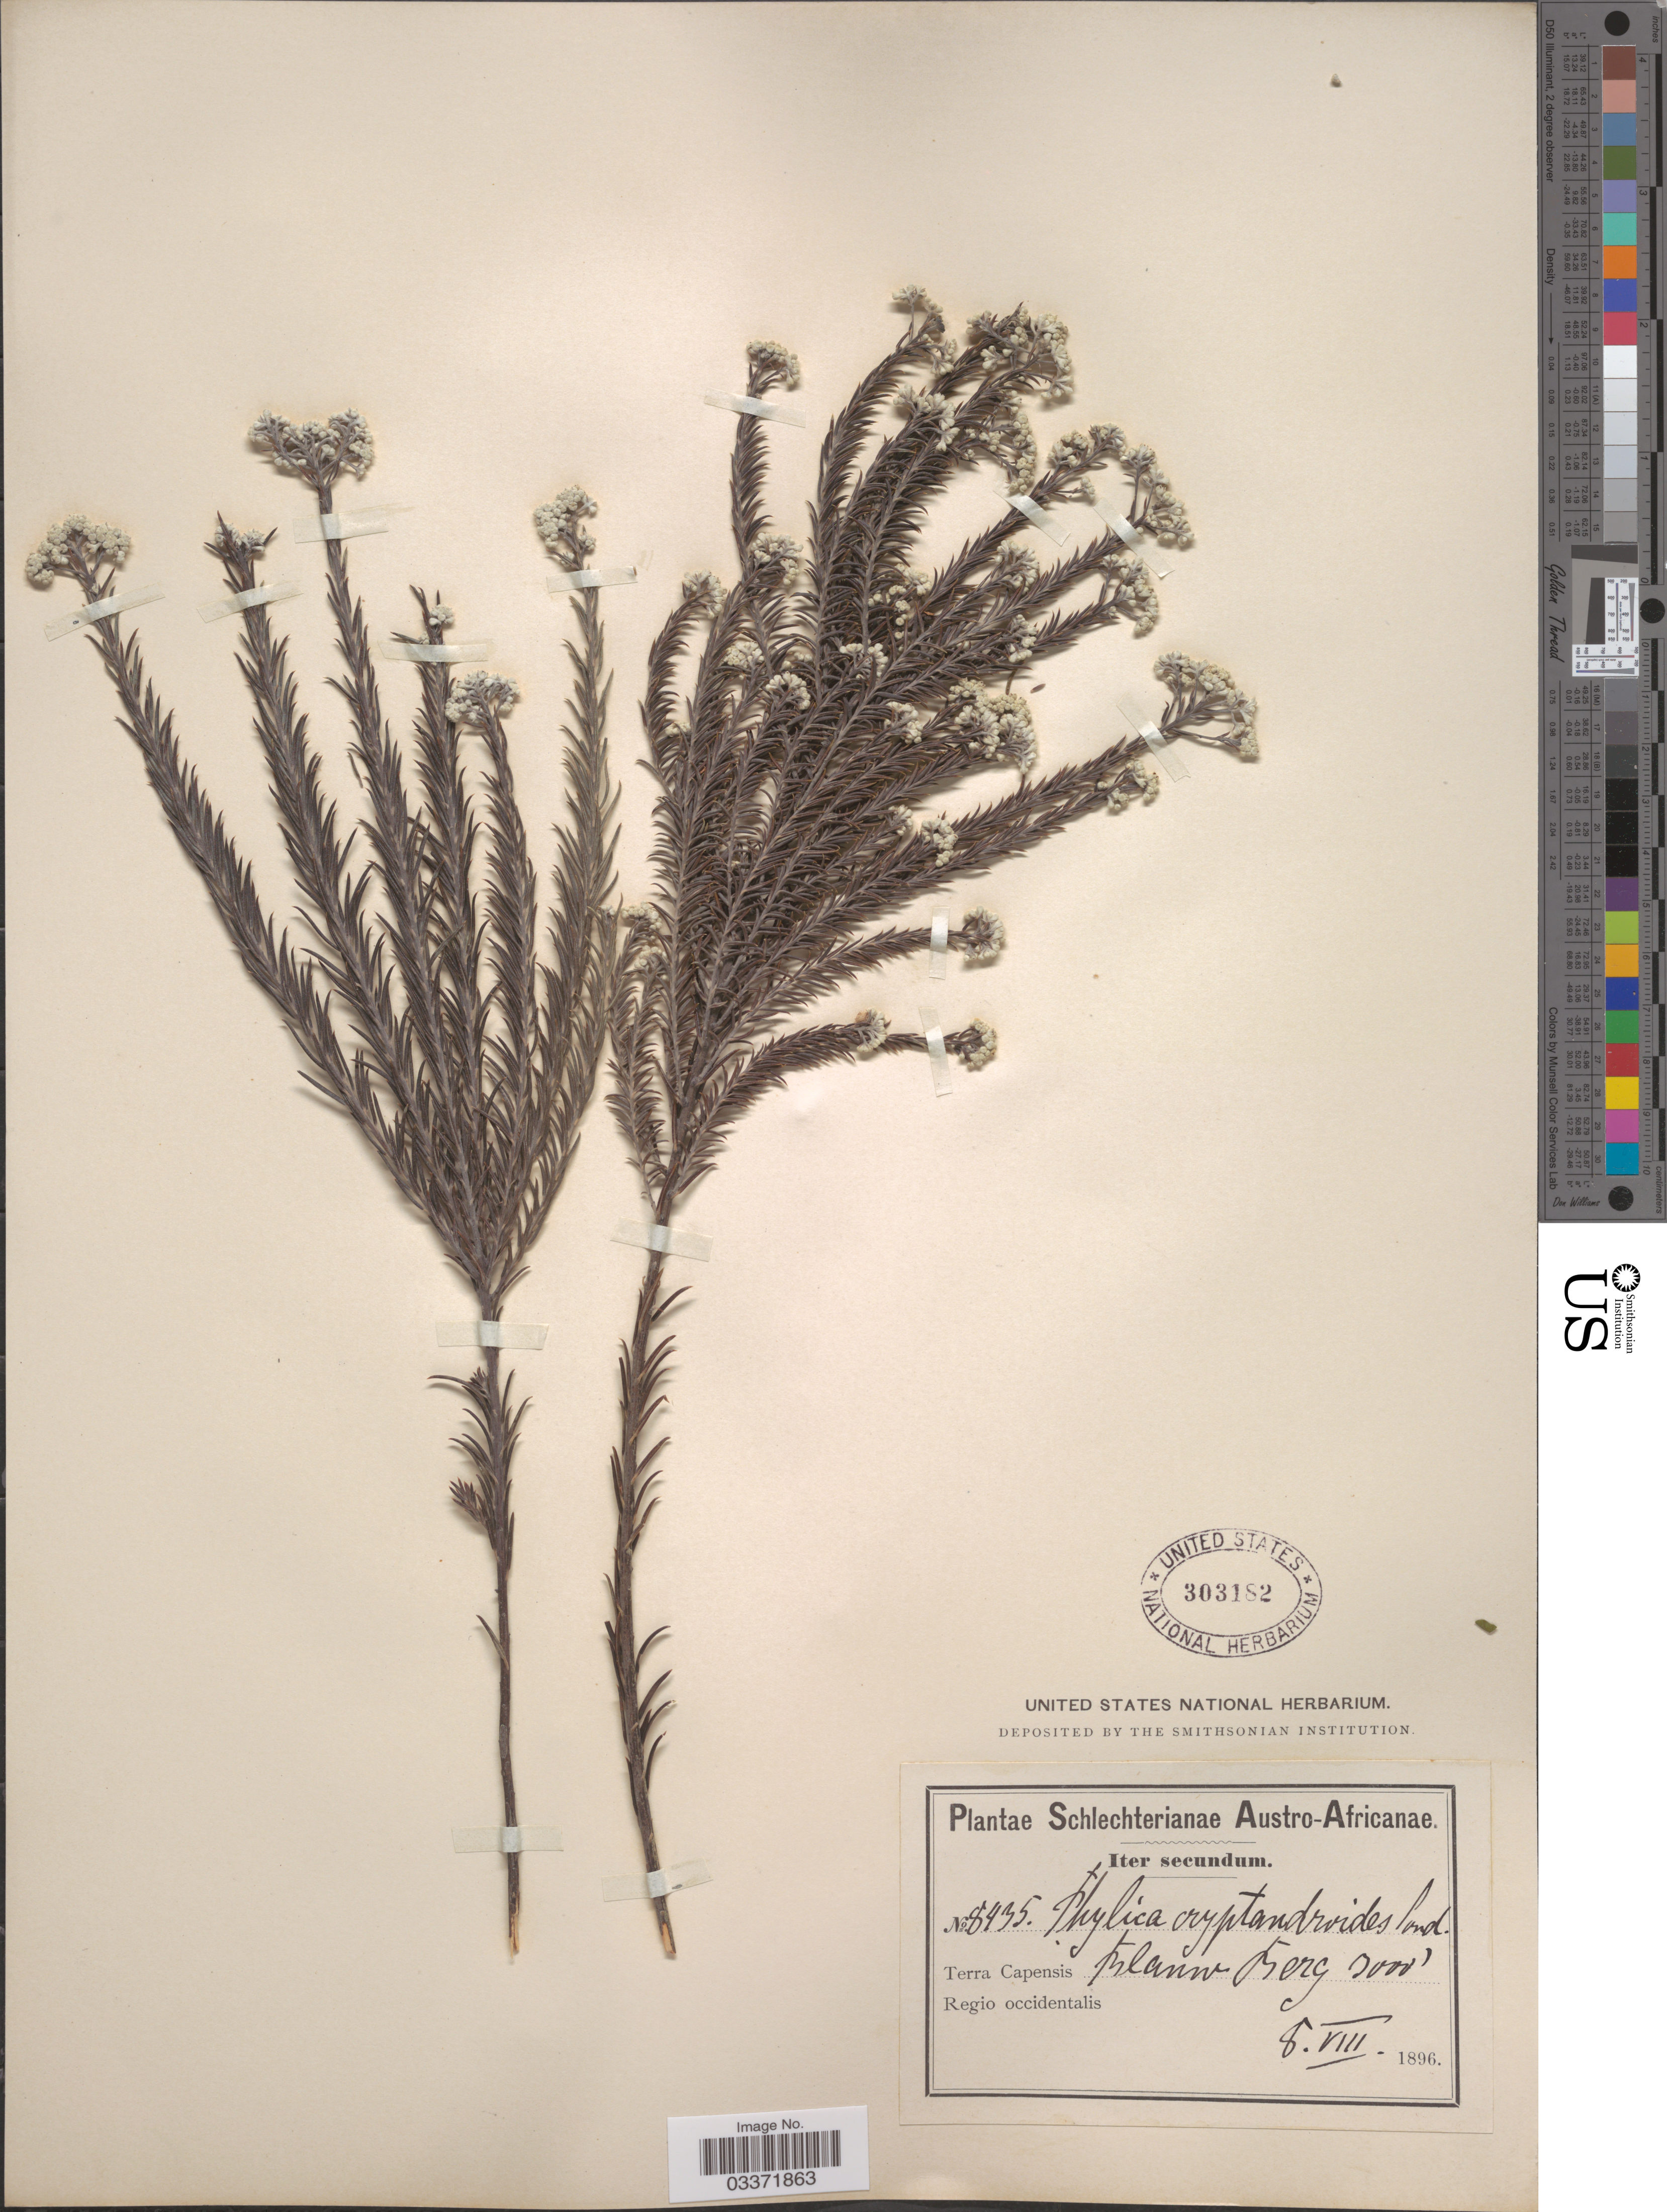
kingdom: Plantae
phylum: Tracheophyta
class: Magnoliopsida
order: Rosales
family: Rhamnaceae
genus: Phylica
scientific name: Phylica cryptandroides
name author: Sond.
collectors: Schlechter, --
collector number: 8435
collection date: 1896-08-08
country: South Africa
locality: Austro-Africanae, Terra Capensis, Blauw Berg, Regio occidentalis.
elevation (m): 914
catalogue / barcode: US 303182